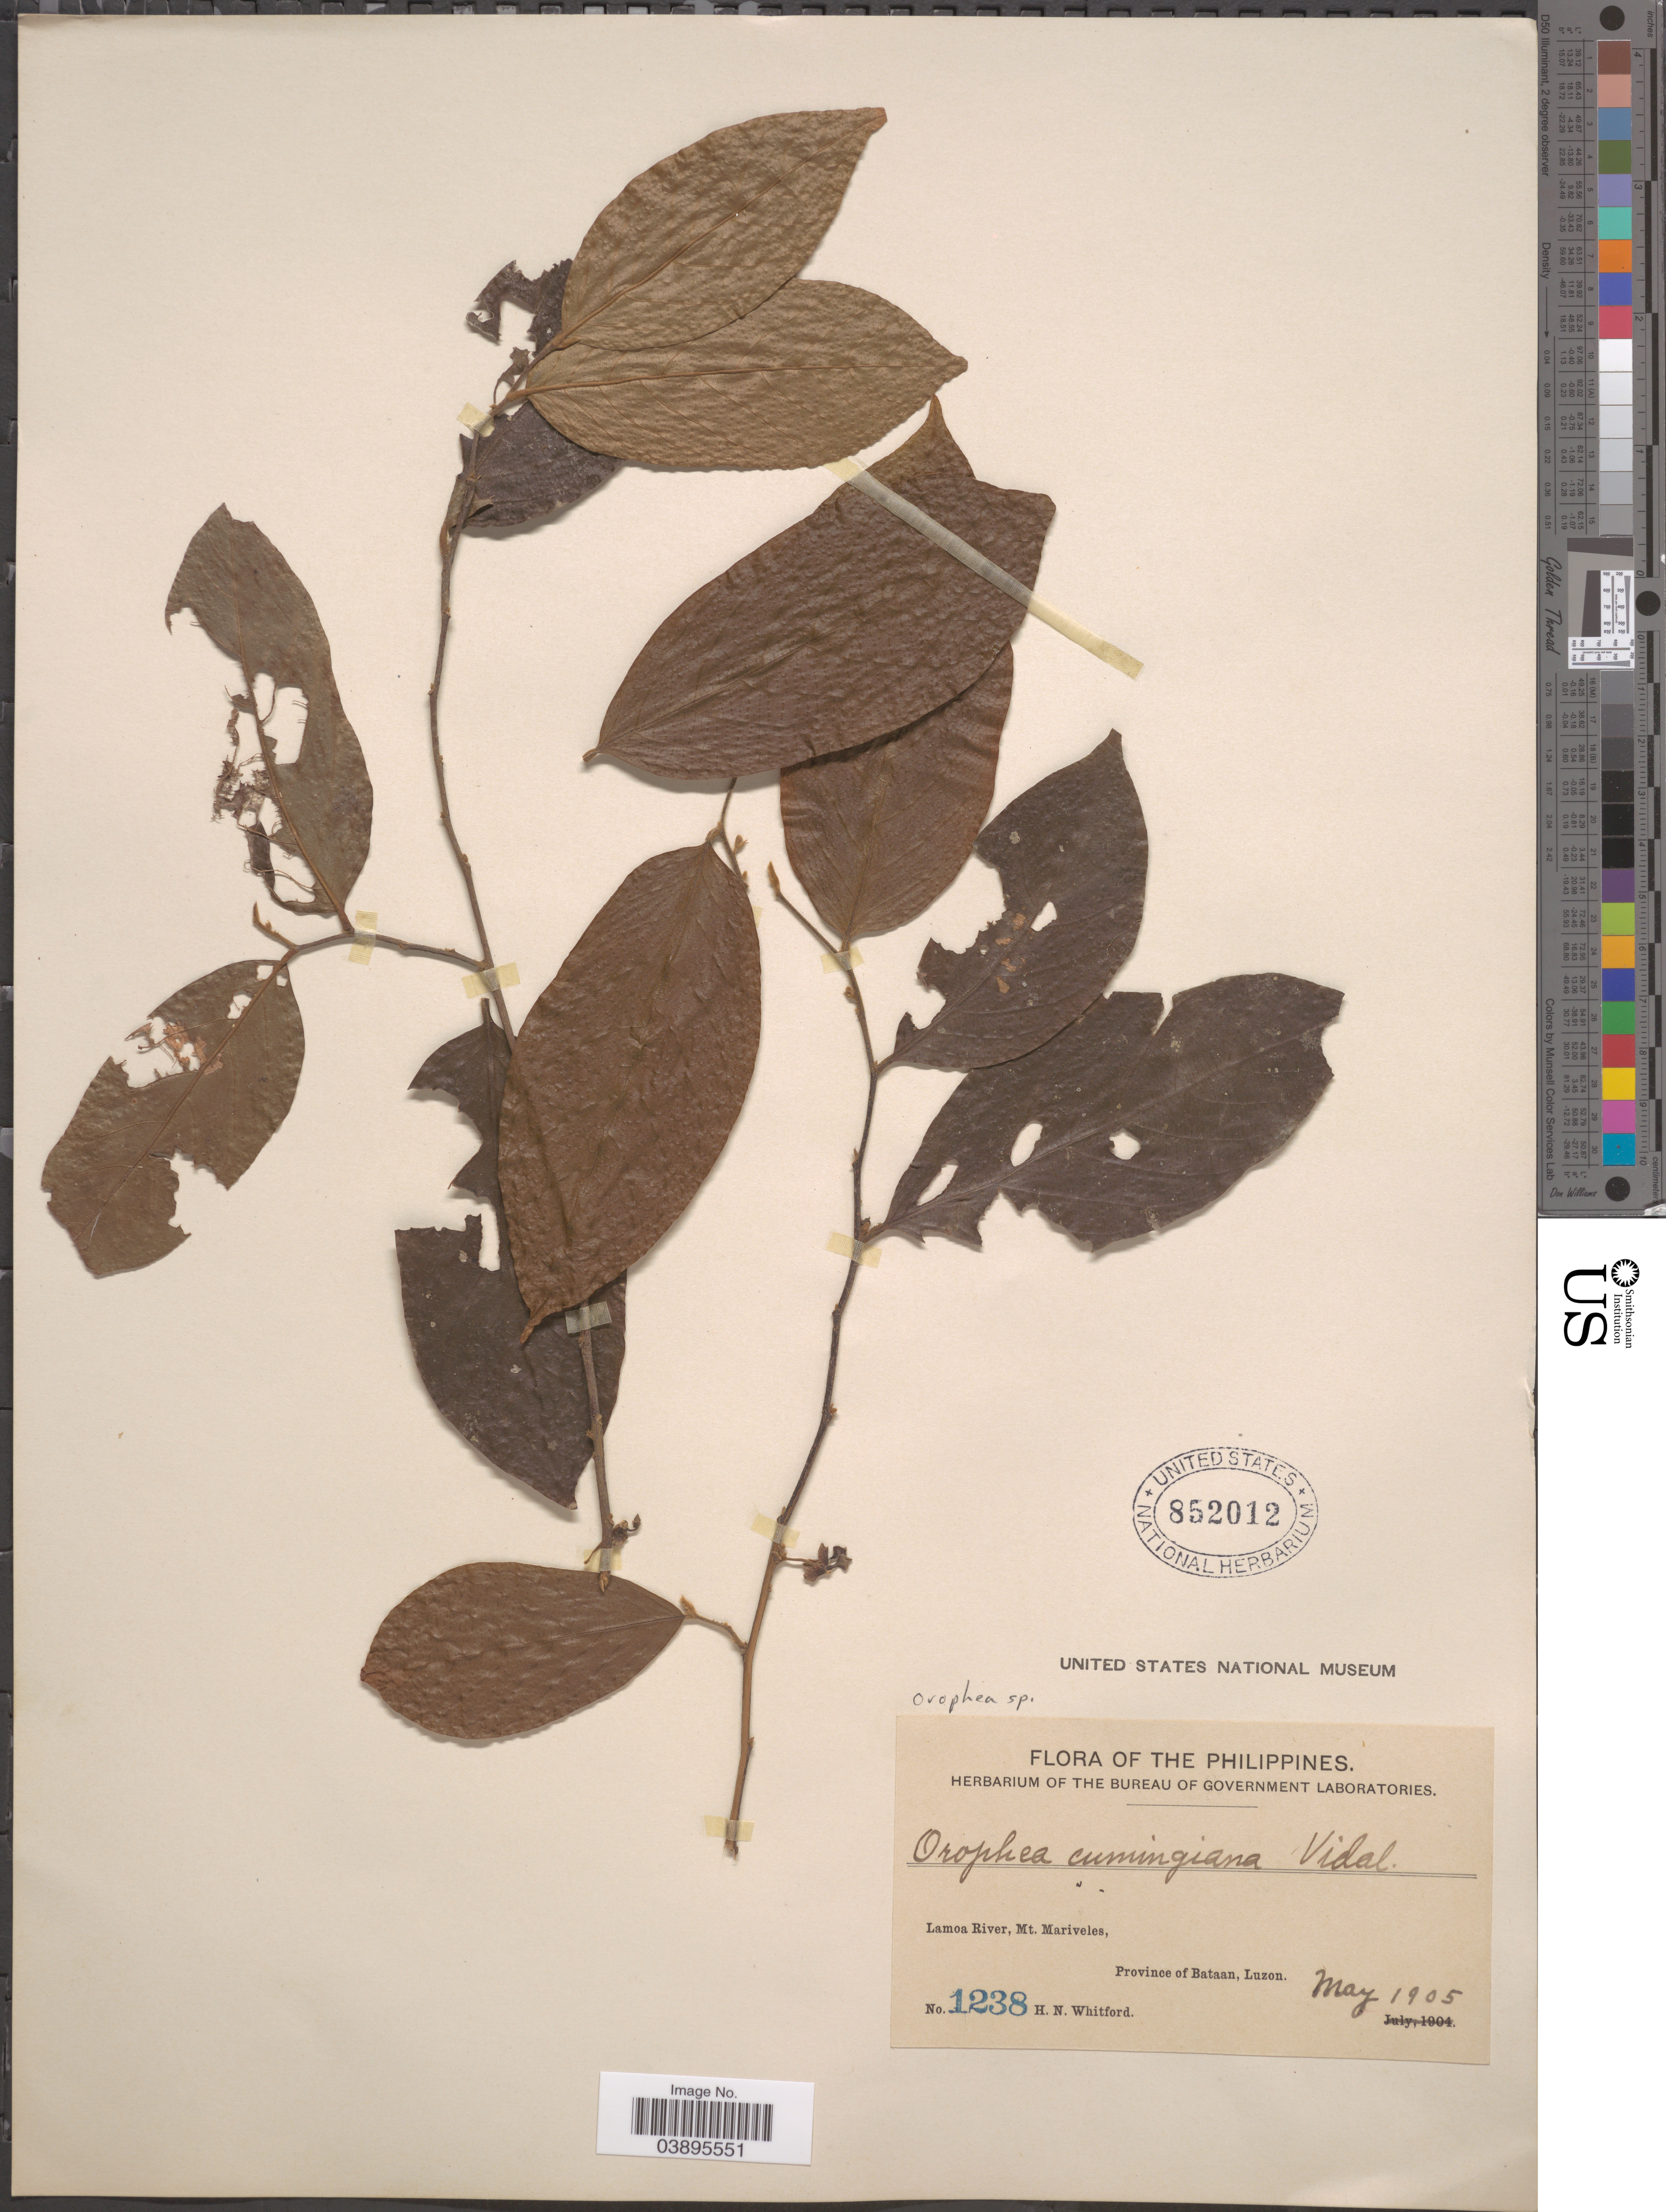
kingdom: Plantae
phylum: Tracheophyta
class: Magnoliopsida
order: Magnoliales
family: Annonaceae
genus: Orophea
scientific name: Orophea sp.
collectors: H. N. Whitford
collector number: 1238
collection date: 1905-05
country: Philippines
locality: Lamoa River, Mt. Mariveles, Province of Bataan, Luzon.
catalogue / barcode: US 852012